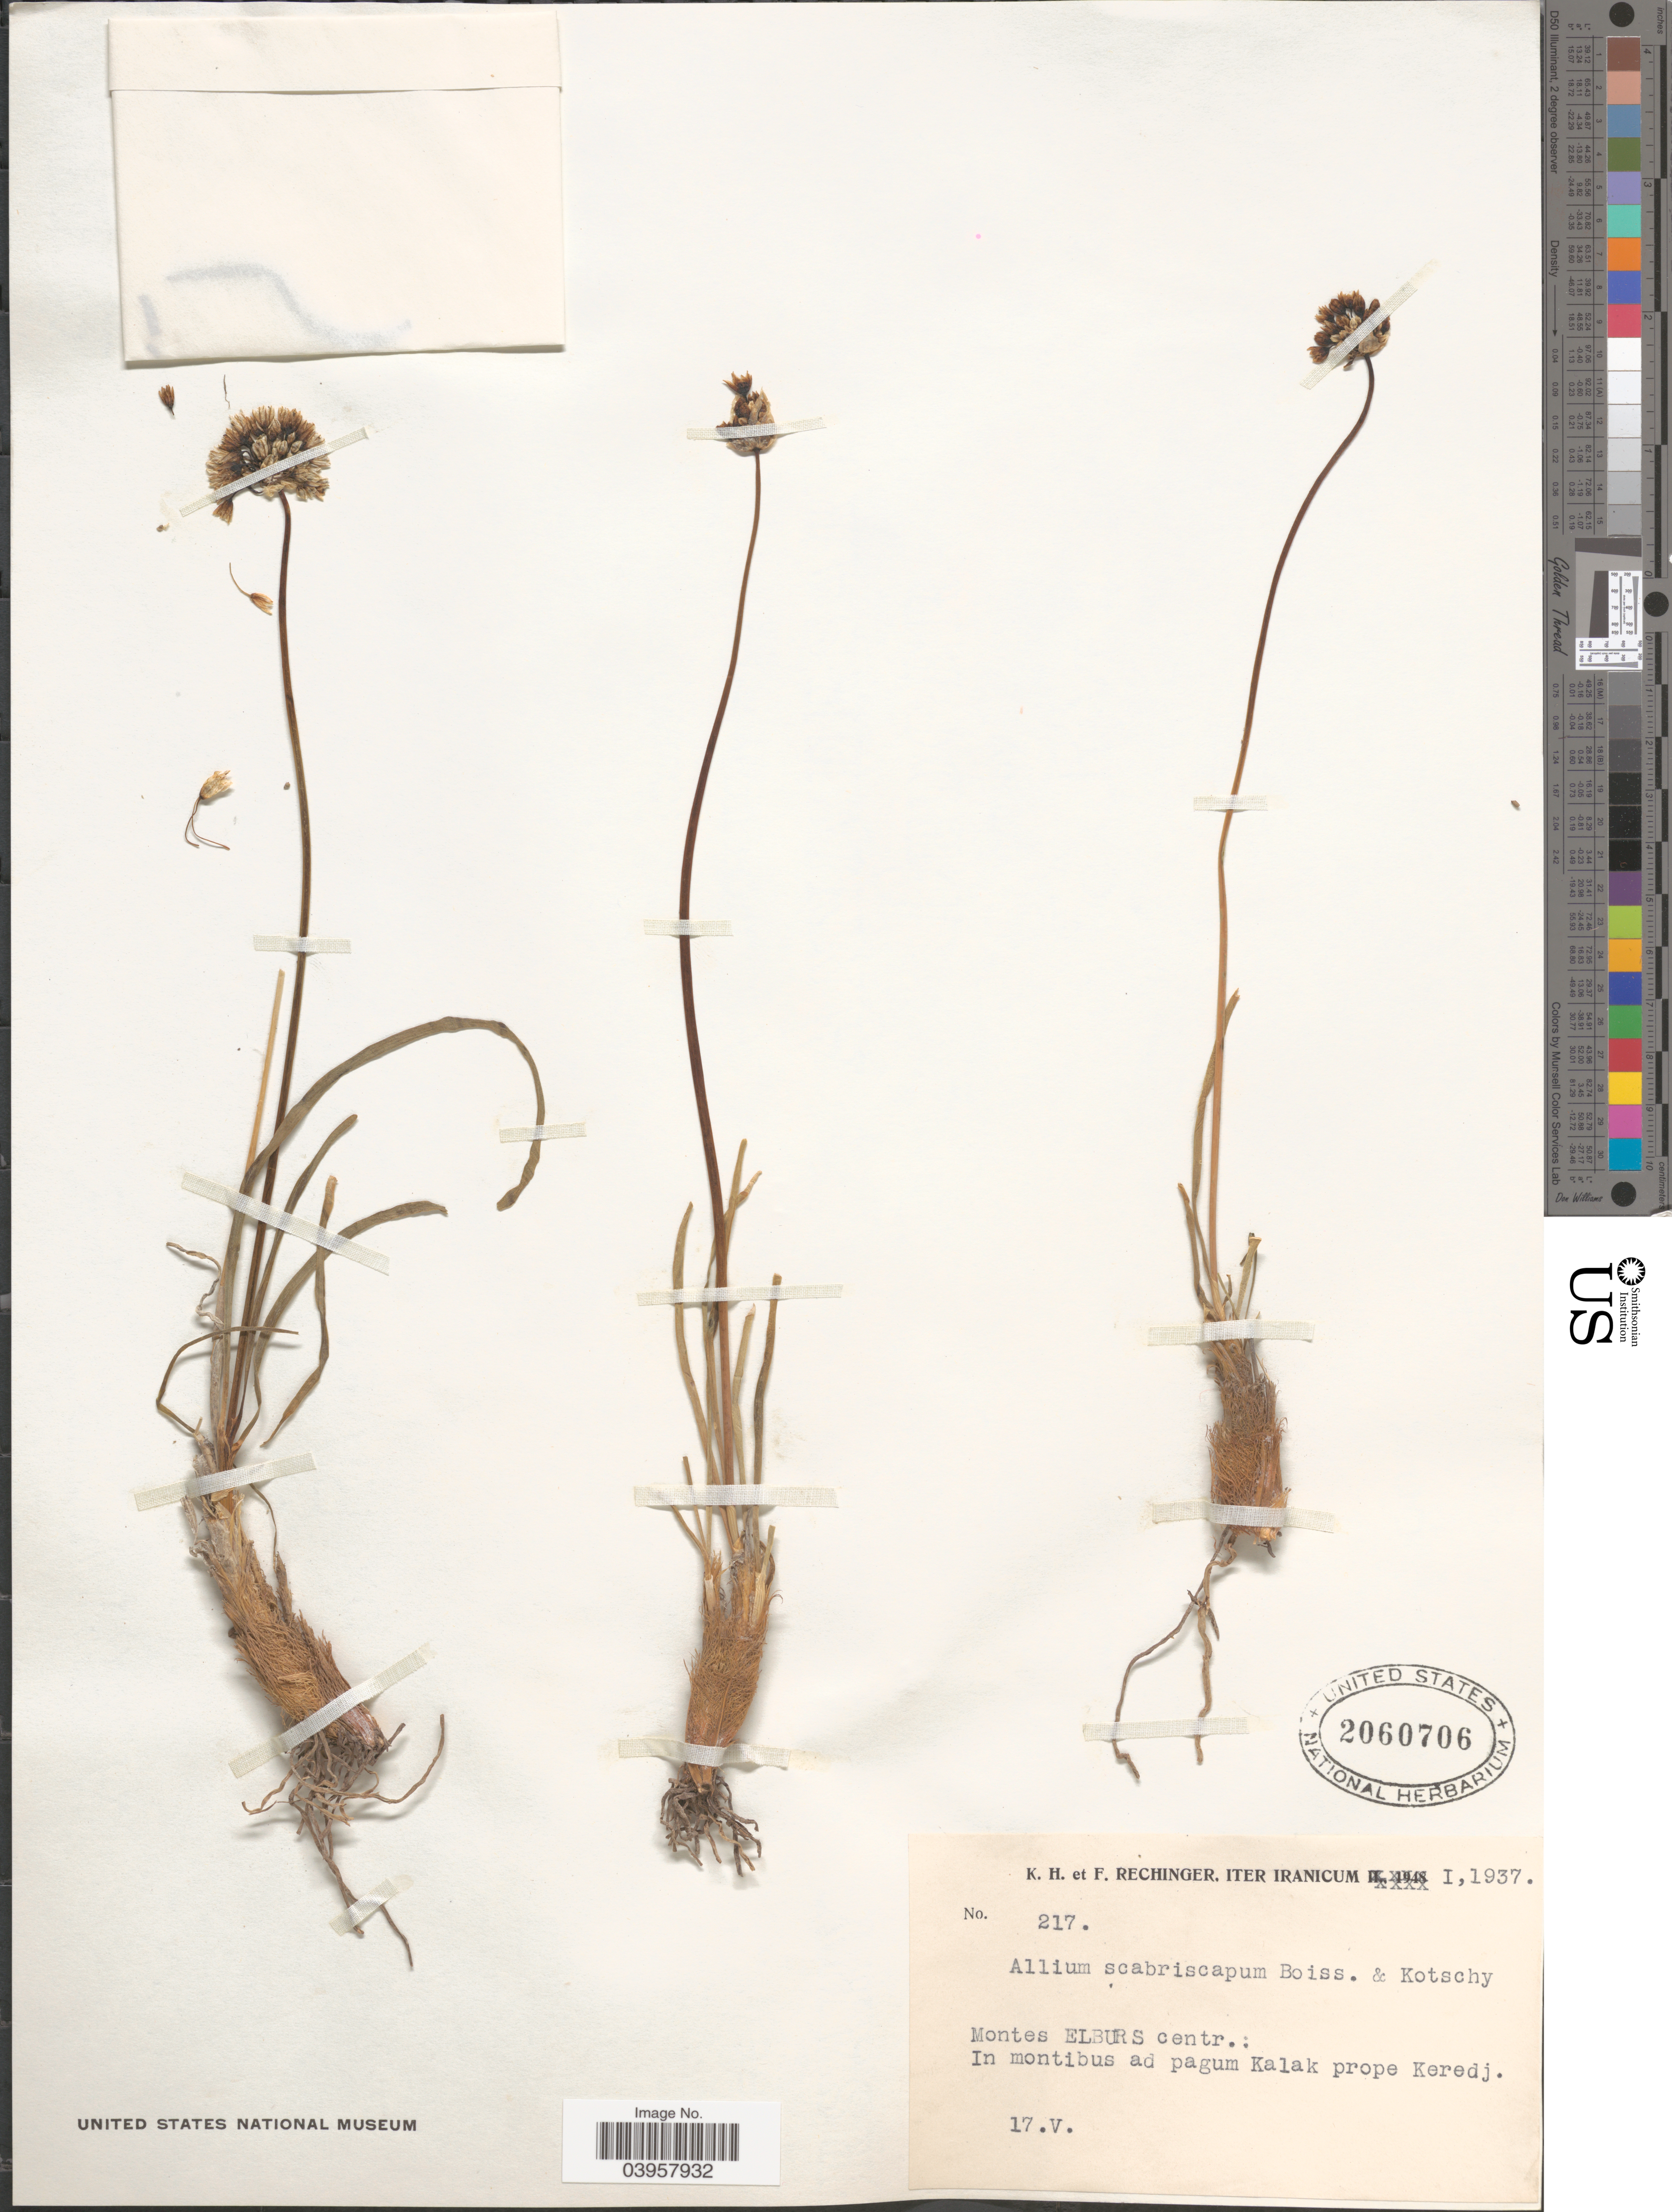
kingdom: Plantae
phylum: Tracheophyta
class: Liliopsida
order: Asparagales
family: Amaryllidaceae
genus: Allium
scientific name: Allium scabriscapum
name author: Boiss.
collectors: K. H. Rechinger & F. Rechinger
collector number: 217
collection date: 1937-05-17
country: Iran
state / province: Alborz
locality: Montes Elburs centr.: In montibus ad pagum Kalak prope Keredj.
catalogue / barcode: US 2060706